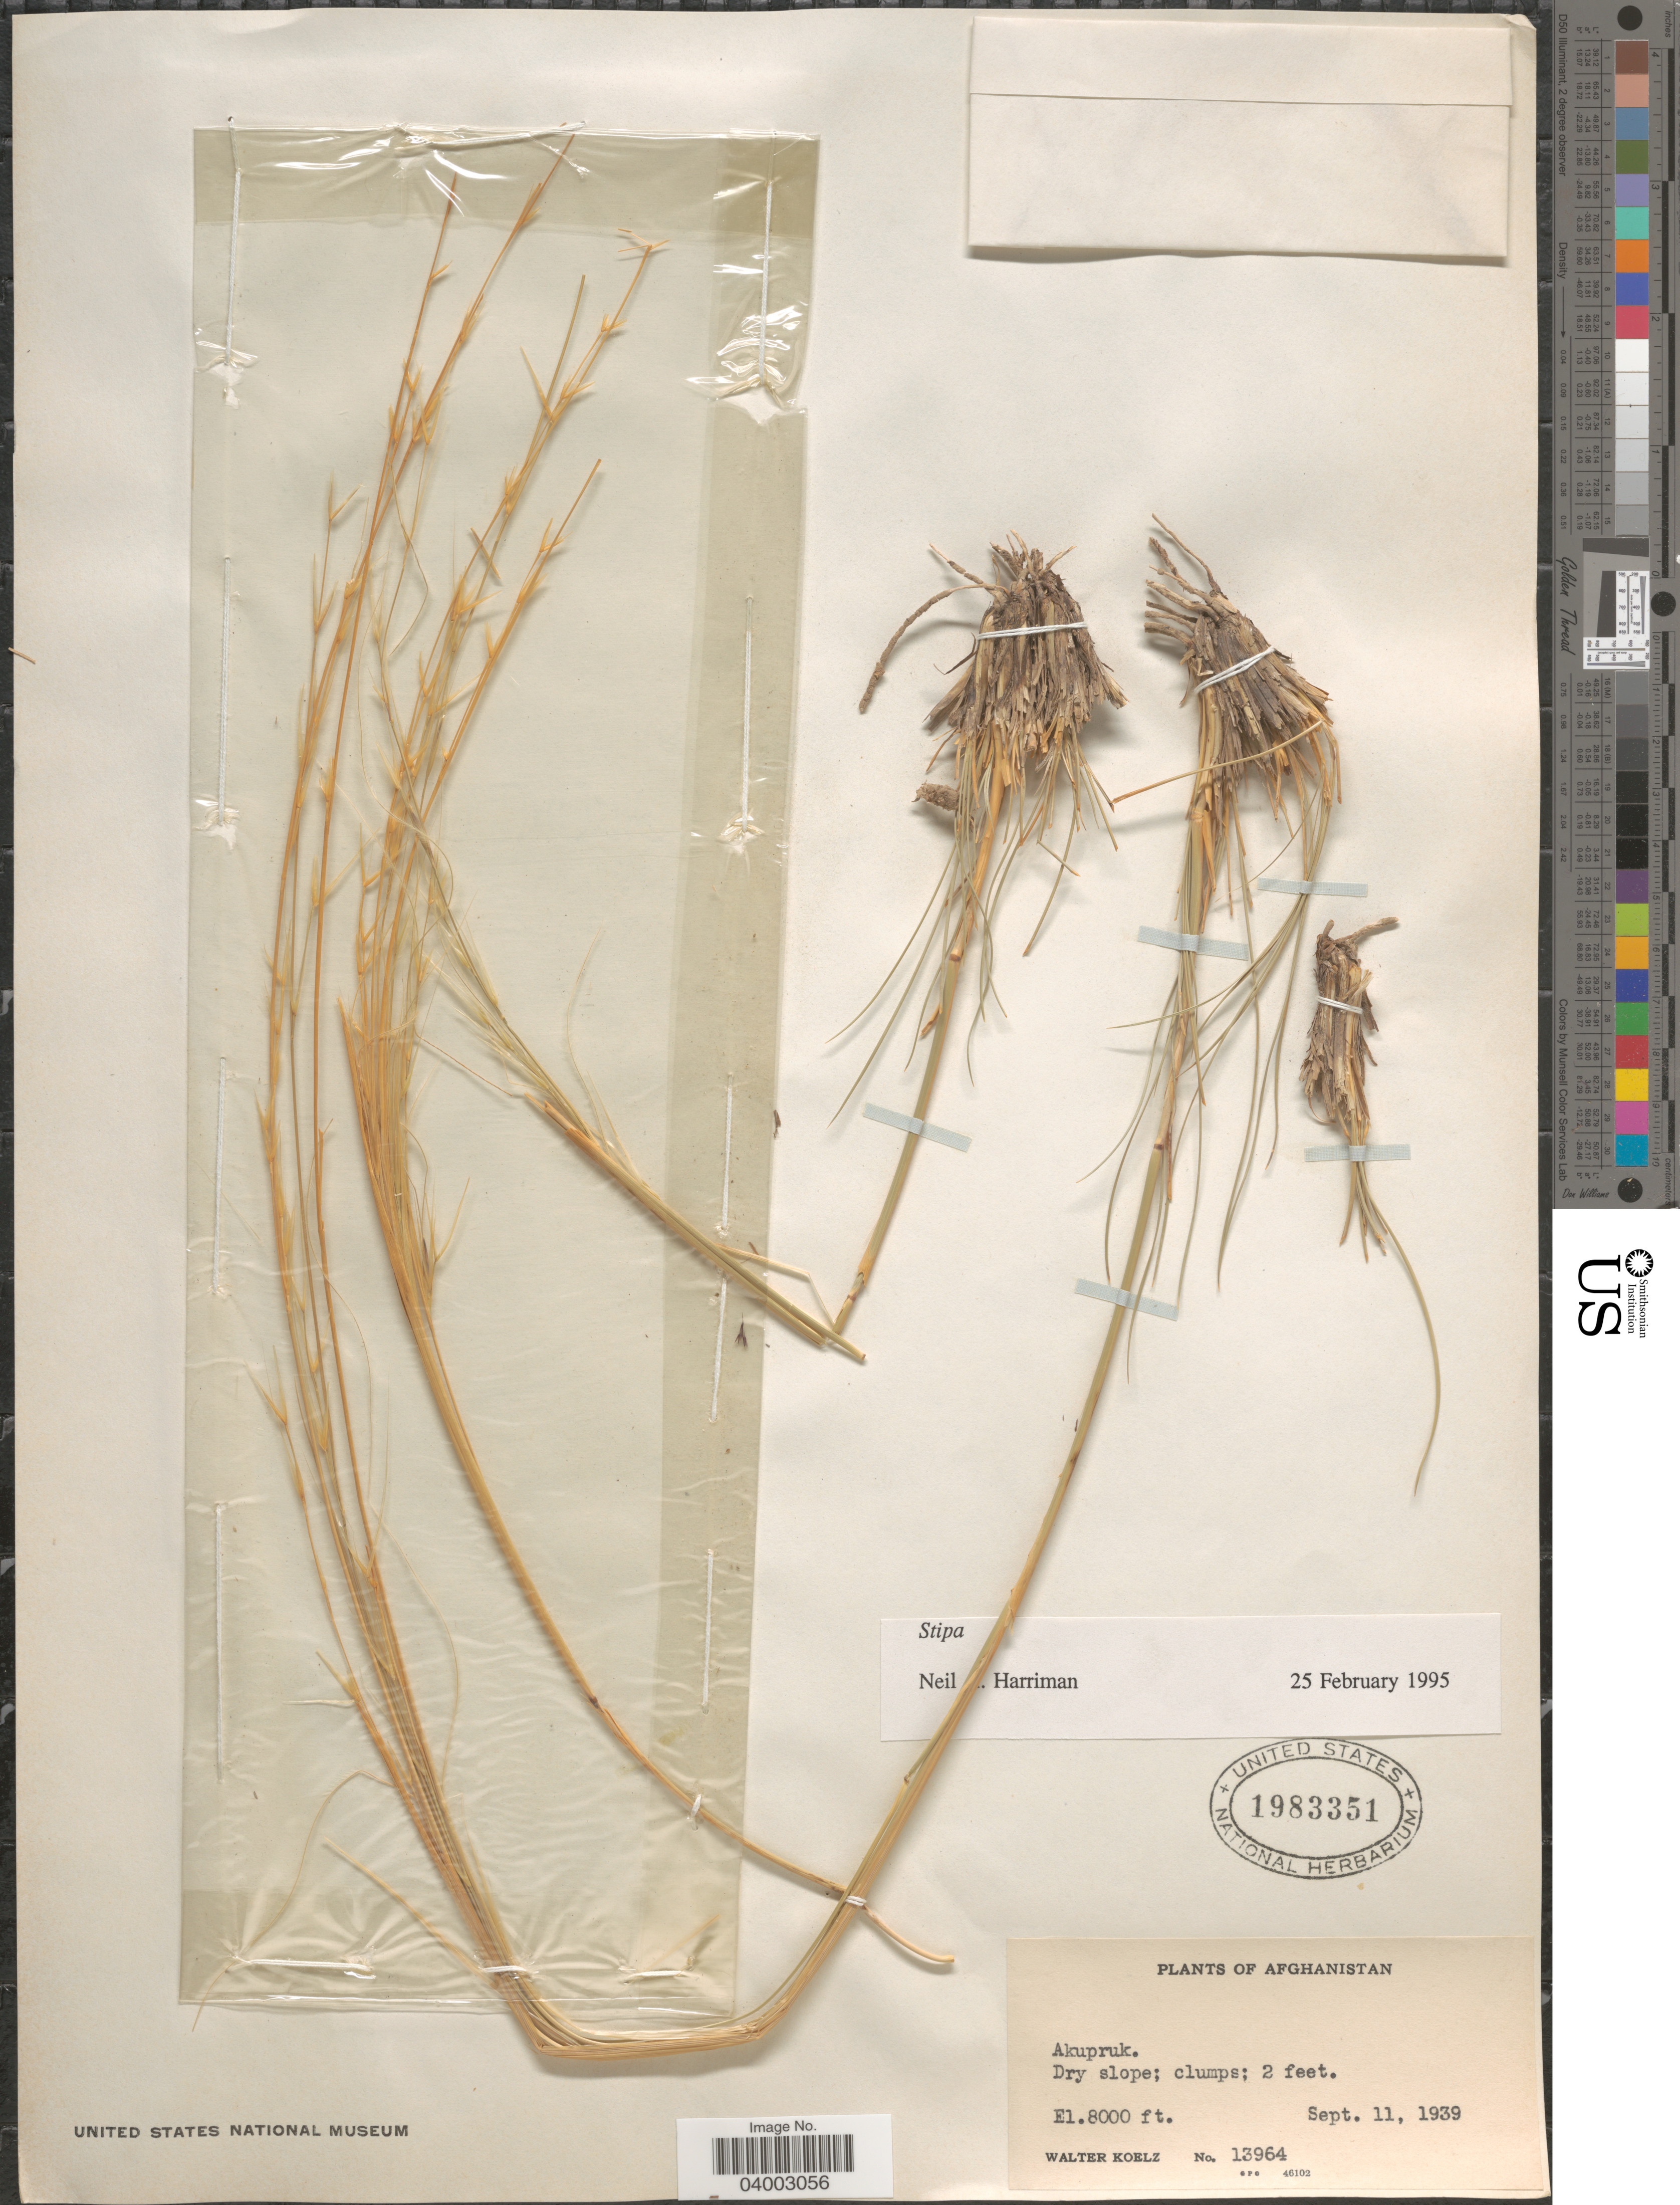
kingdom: Plantae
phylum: Tracheophyta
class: Liliopsida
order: Poales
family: Poaceae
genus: Stipa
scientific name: Stipa sp.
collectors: W. N. Koelz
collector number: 13964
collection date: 1939-09-11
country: Afghanistan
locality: Akupruk.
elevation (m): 2438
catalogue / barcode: US 1983351